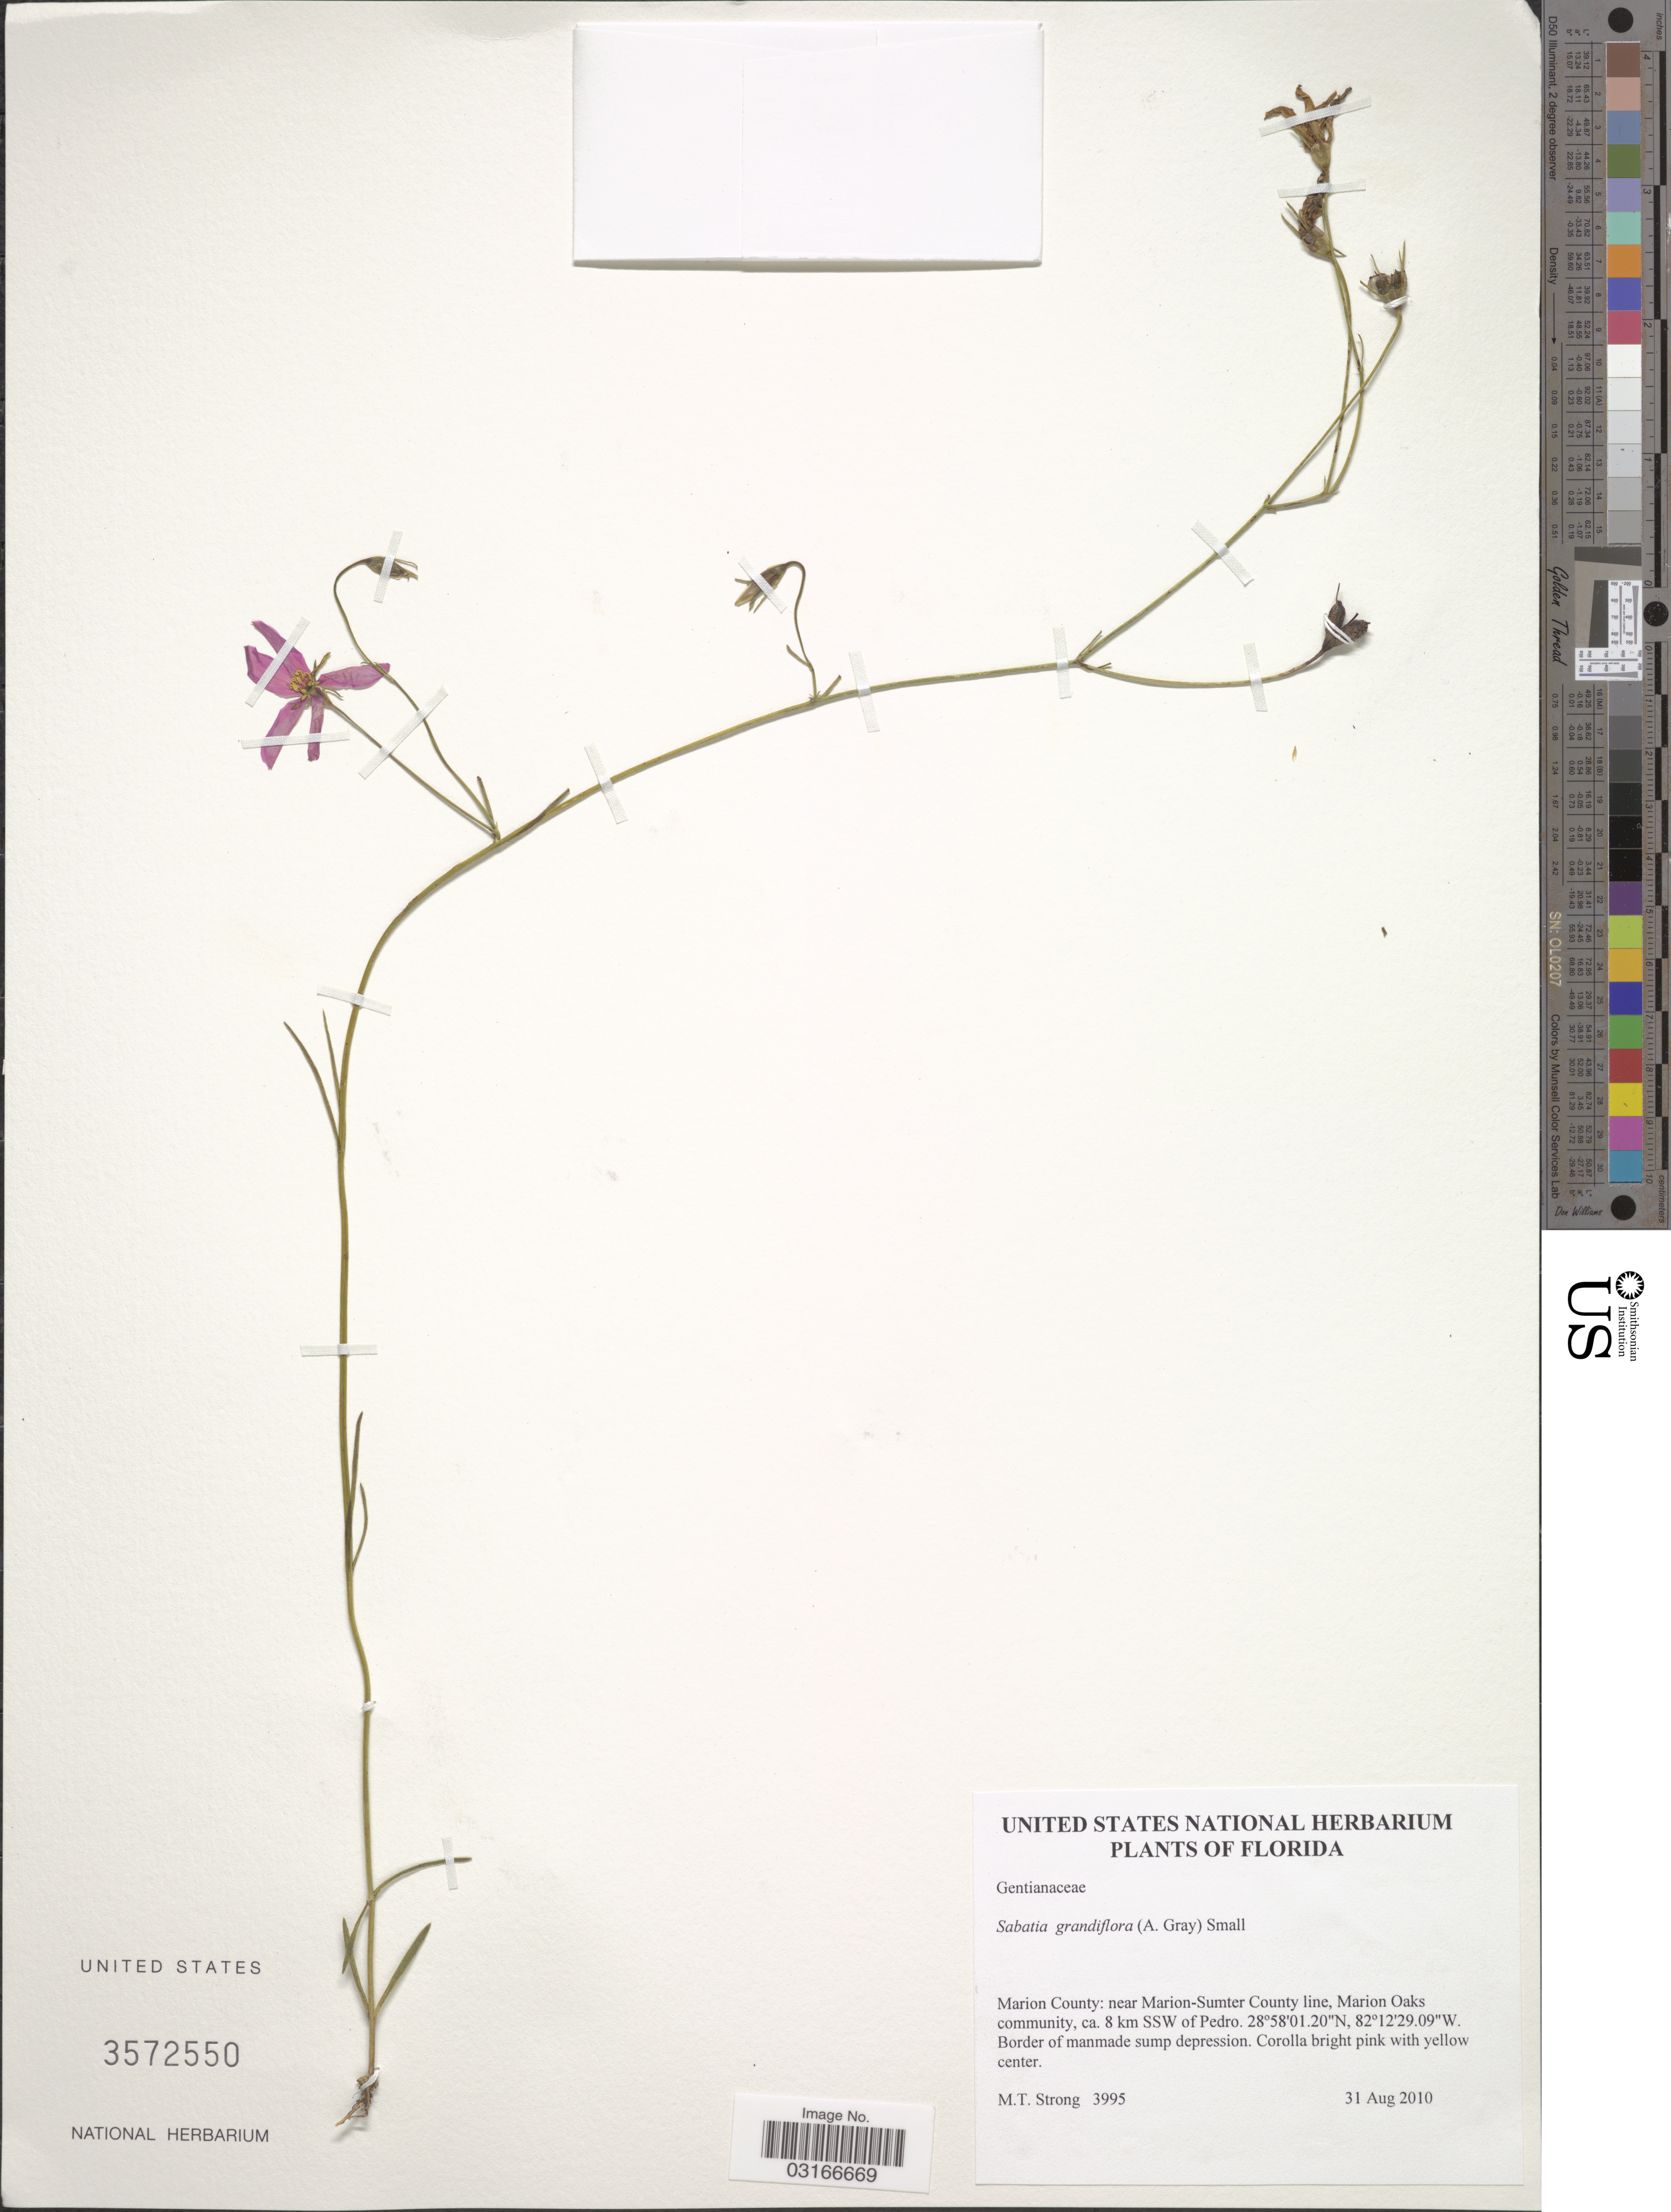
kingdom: Plantae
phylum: Tracheophyta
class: Magnoliopsida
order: Gentianales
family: Gentianaceae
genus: Sabatia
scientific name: Sabatia grandiflora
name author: (A. Gray) Small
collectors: M. T. Strong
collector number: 3995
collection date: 2010-08-31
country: United States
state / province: Florida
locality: Marion County: near Marion-Sumter County line, Marion Oaks community, ca. 8 km SSW of Pedro.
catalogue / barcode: US 3572550